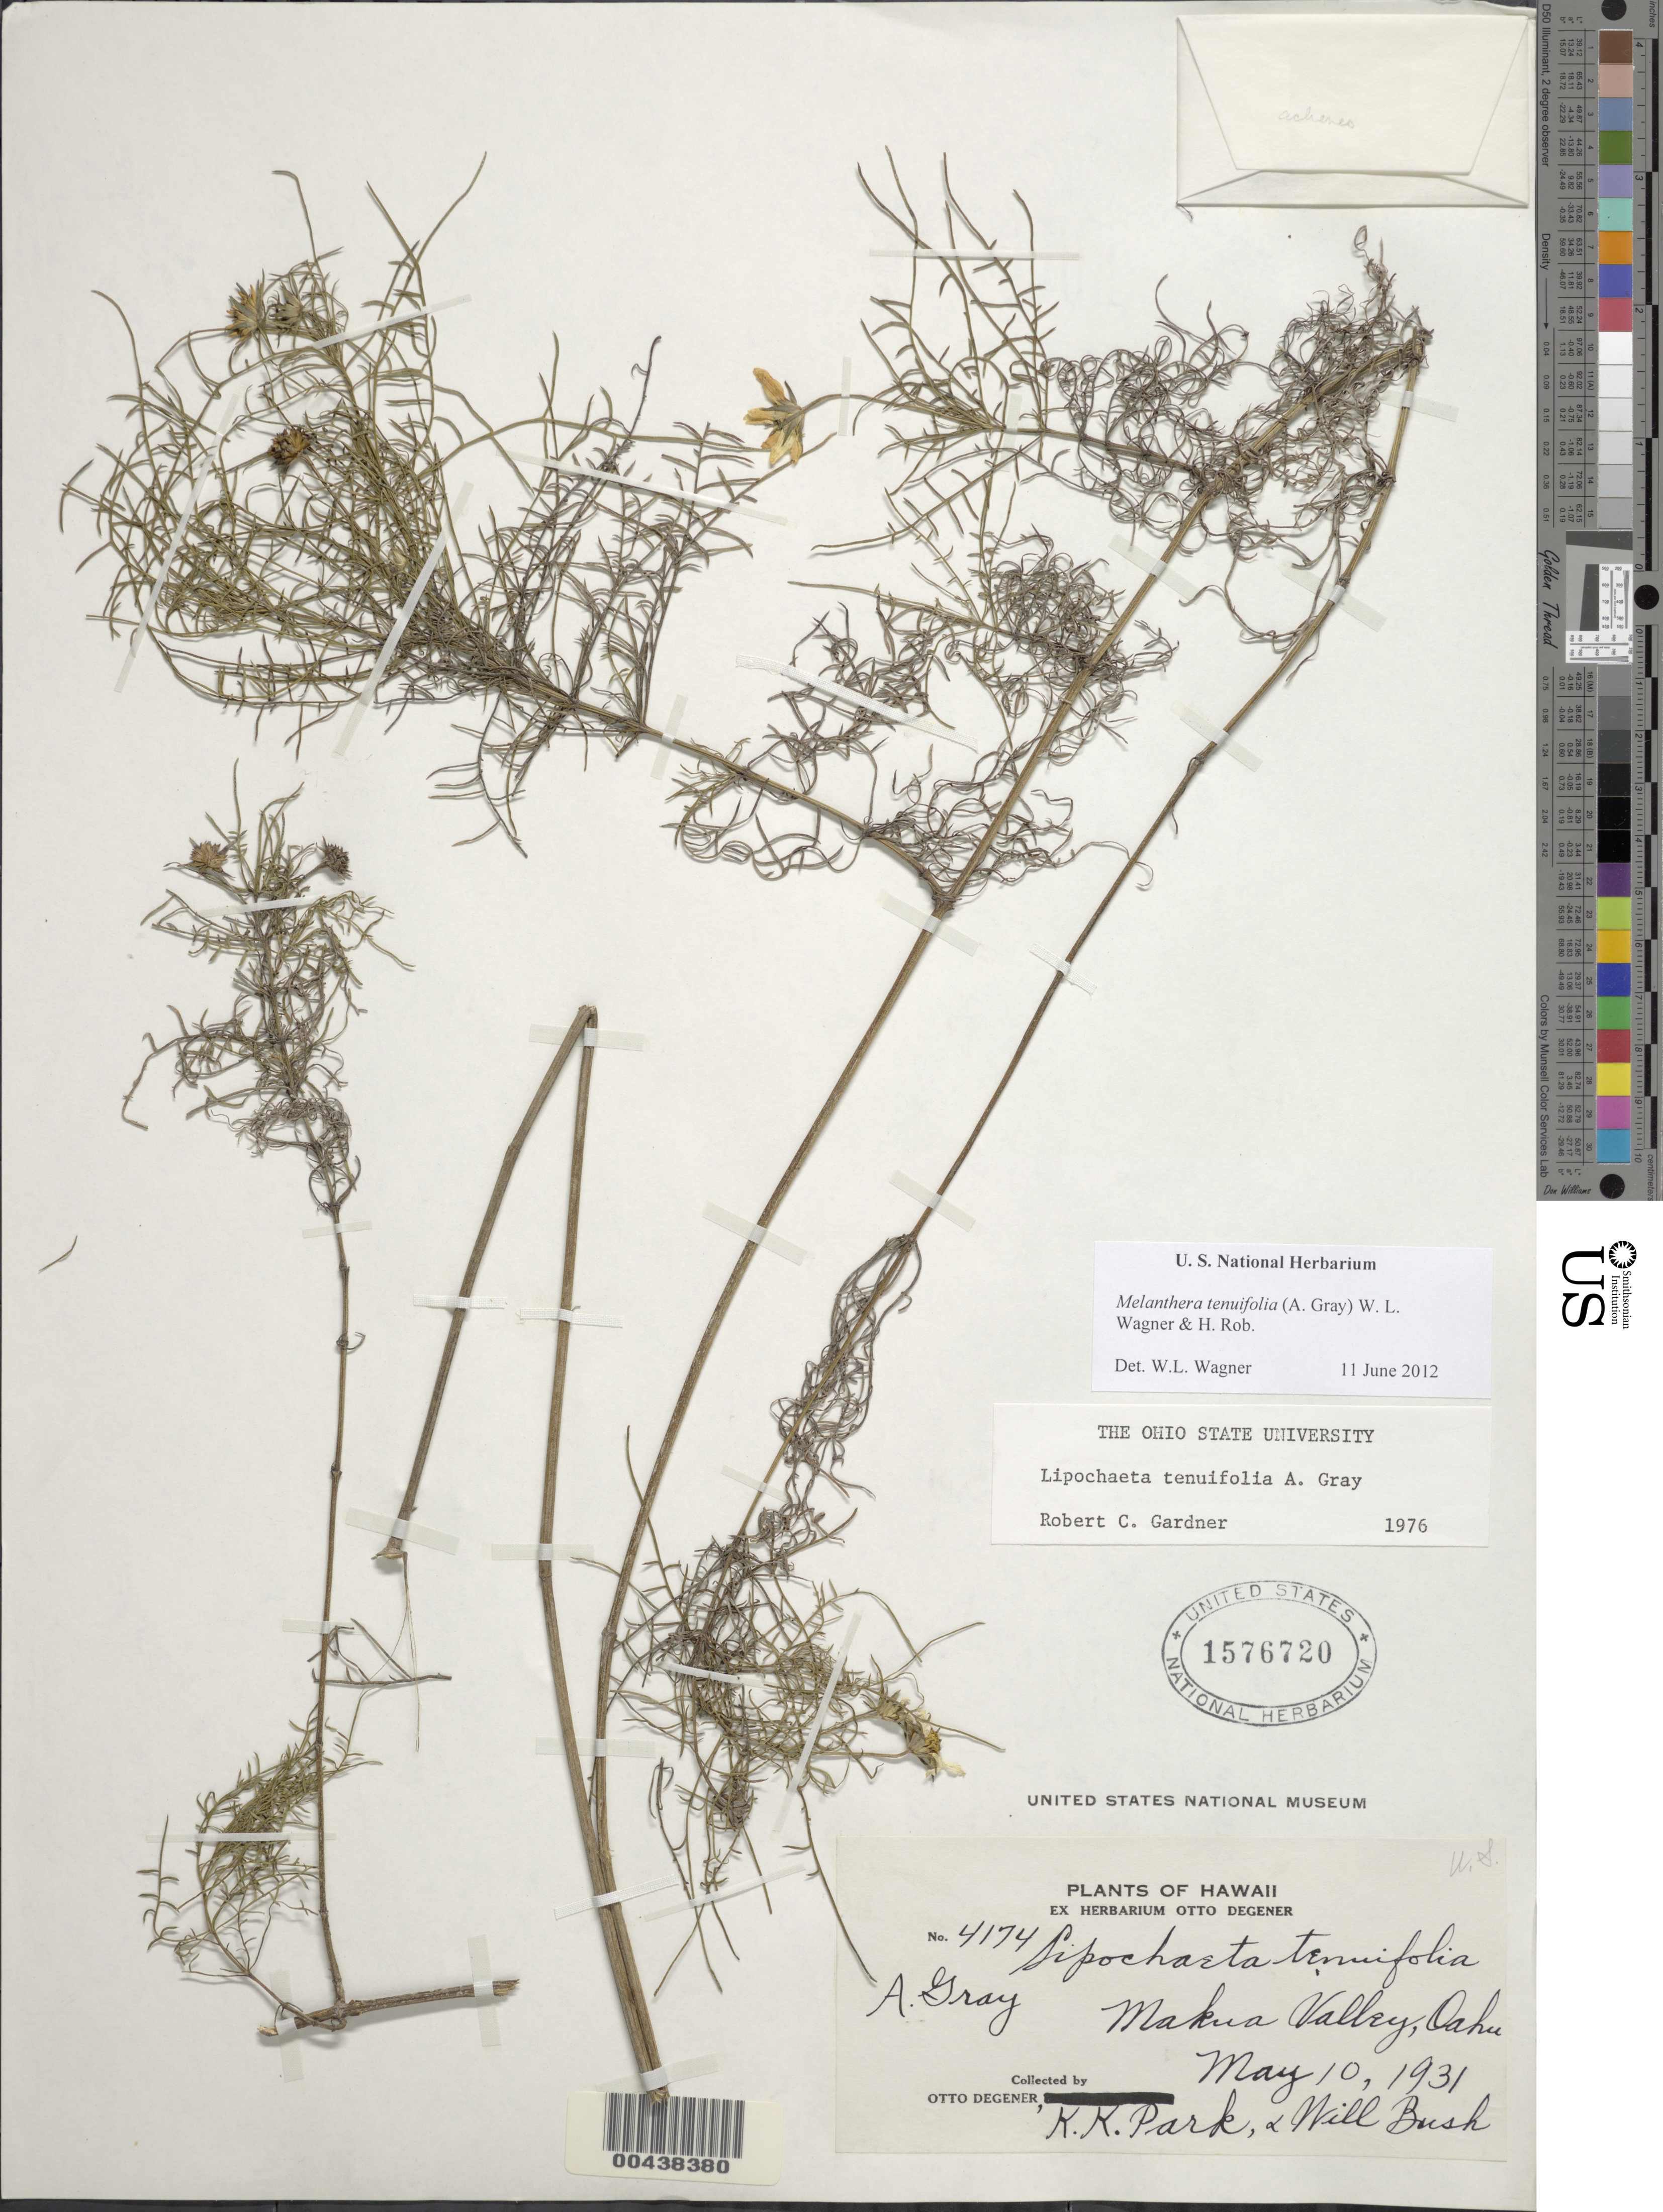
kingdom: Plantae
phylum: Tracheophyta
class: Magnoliopsida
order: Asterales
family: Asteraceae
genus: Wollastonia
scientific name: Wollastonia tenuifolia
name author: (A. Gray) Orchard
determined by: Wagner, W. L., (BOT), Smithsonian Institution - National Museum of Natural History (UNITED STATES)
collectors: O. Degener, K. Park & W. Bush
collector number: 4174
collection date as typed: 10 May 1931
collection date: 1931-05-10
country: United States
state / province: Hawaii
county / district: Honolulu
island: Oahu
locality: Makua Valley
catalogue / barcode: US 1576720